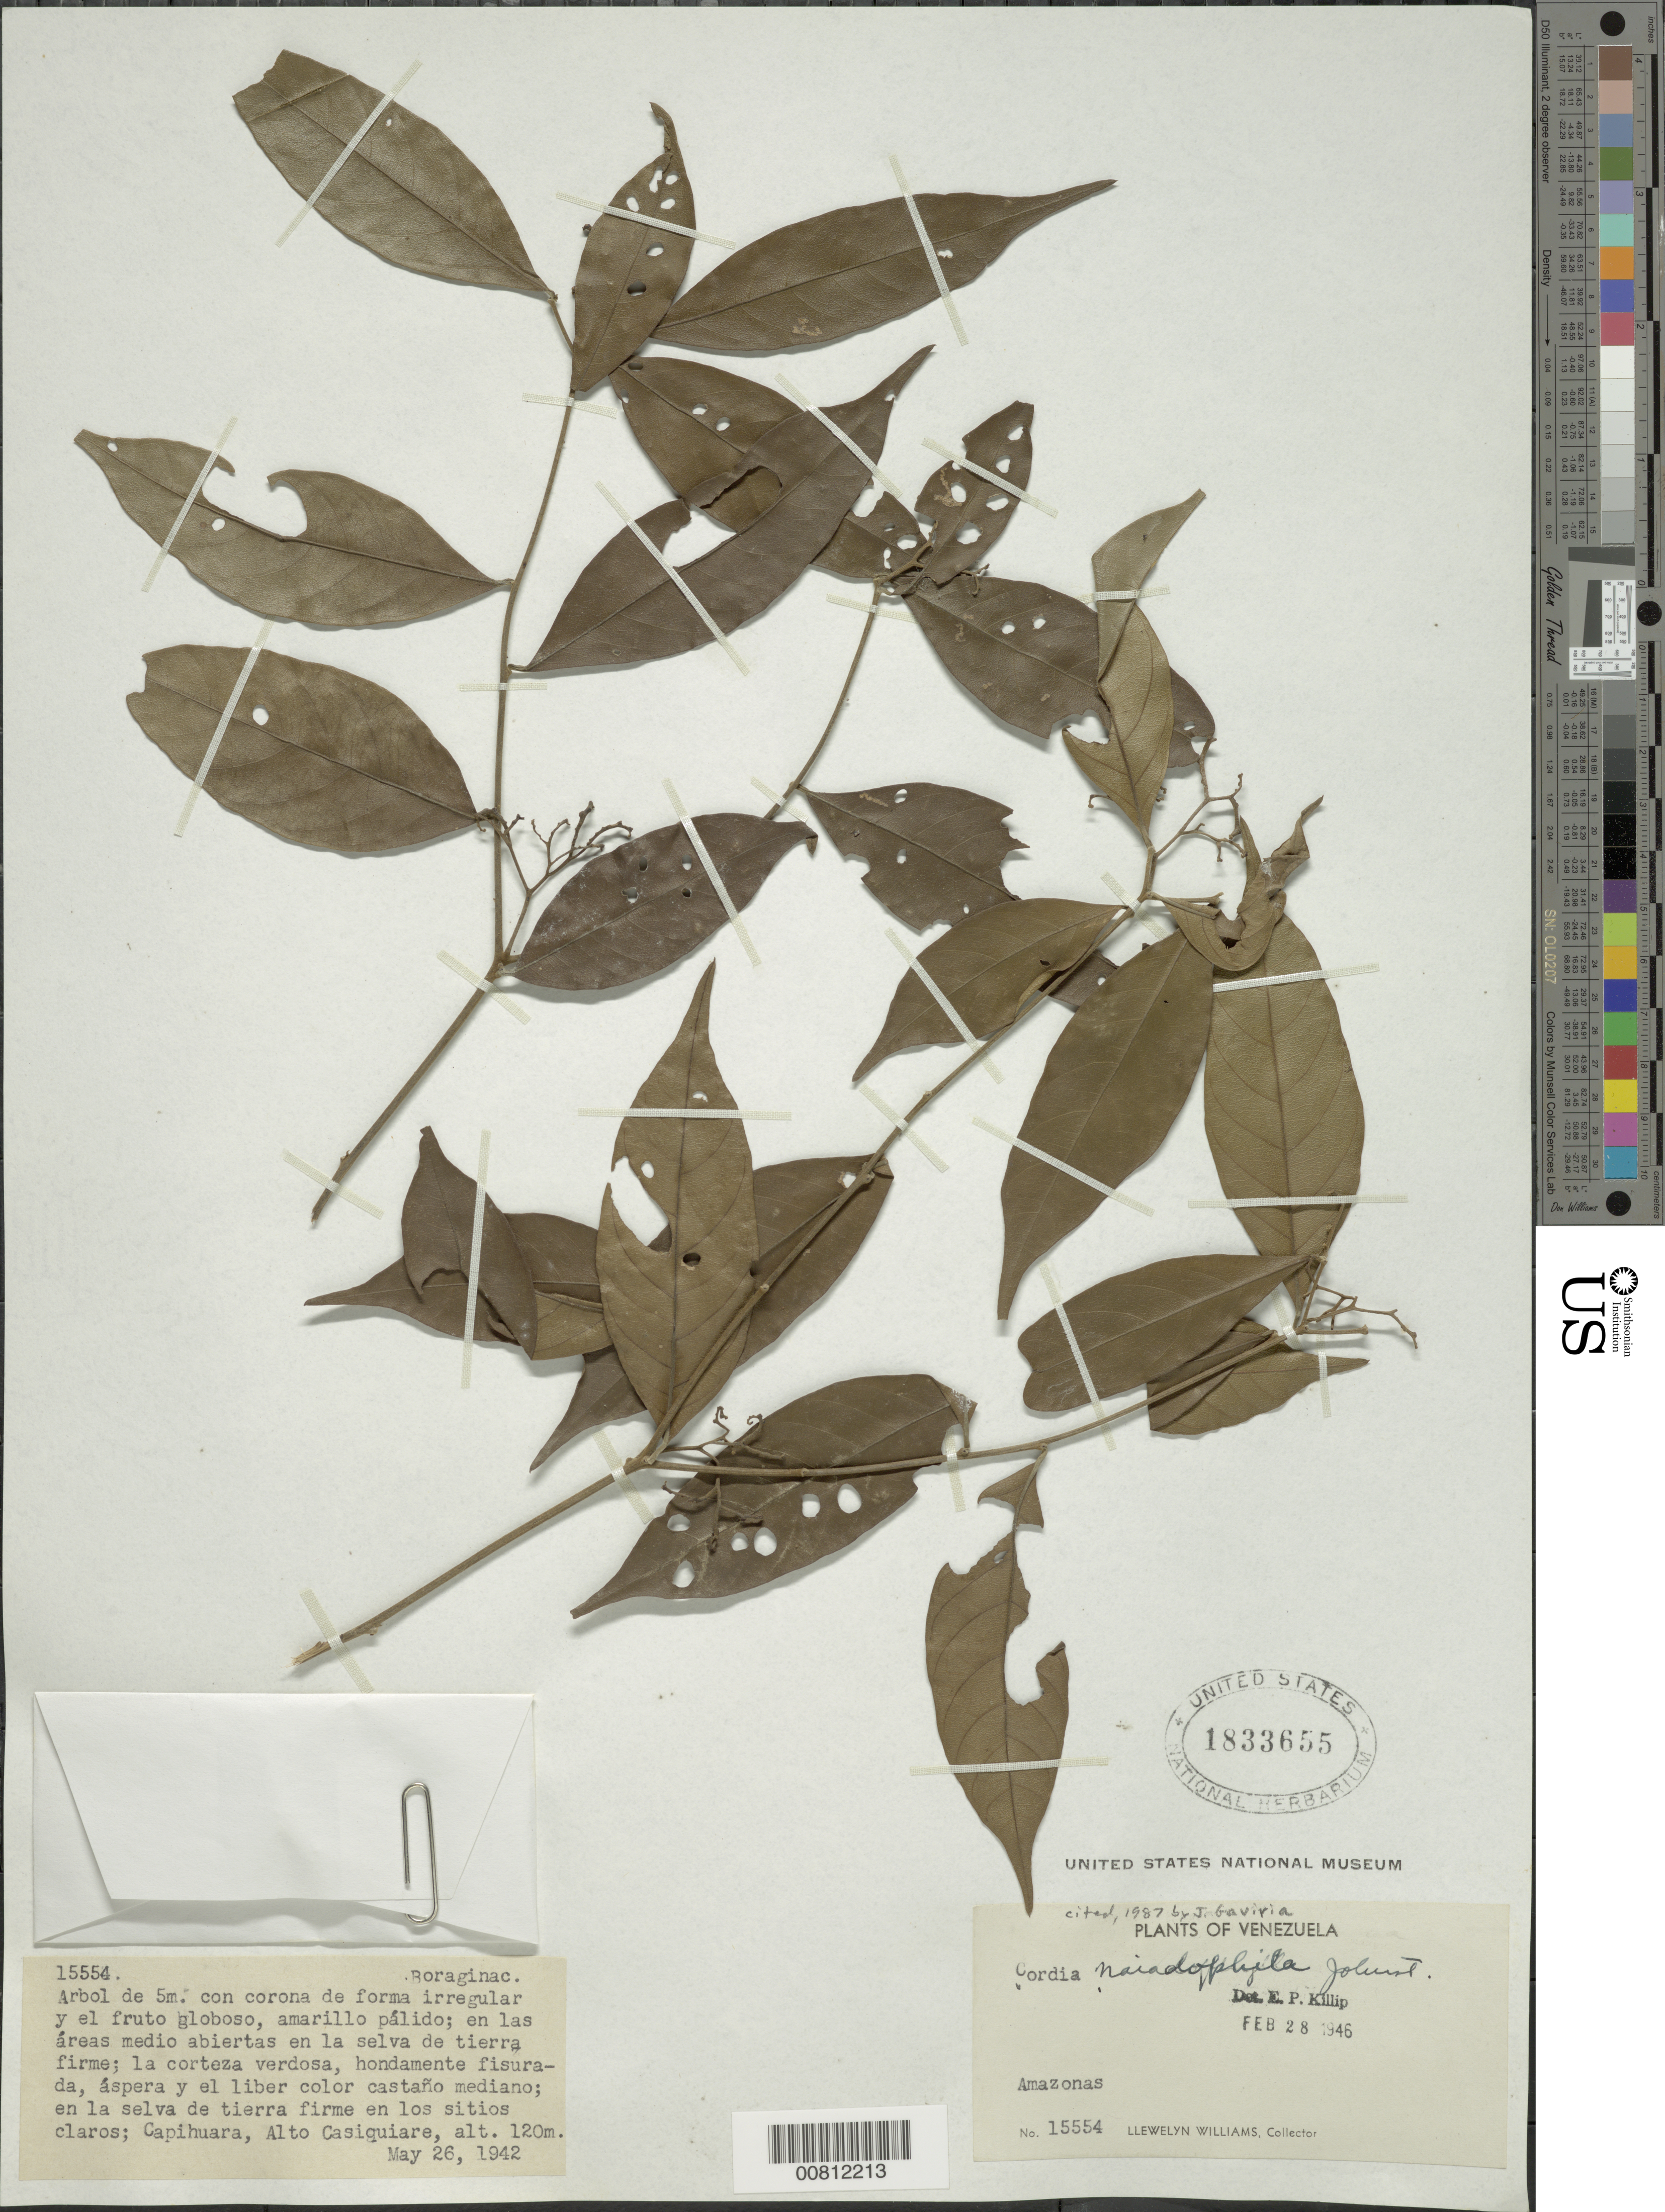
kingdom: Plantae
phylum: Tracheophyta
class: Magnoliopsida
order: Boraginales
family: Cordiaceae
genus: Cordia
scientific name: Cordia naidophila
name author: I.M. Johnst.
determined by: Gaviria, J. C.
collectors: Ll. Williams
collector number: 15554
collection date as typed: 26-May-42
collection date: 1942-05-26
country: Venezuela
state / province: Amazonas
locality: Capihuara, Alto Casiquiare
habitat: Selva de tierra firme en los sitios claros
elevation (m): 120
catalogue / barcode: US 1833655